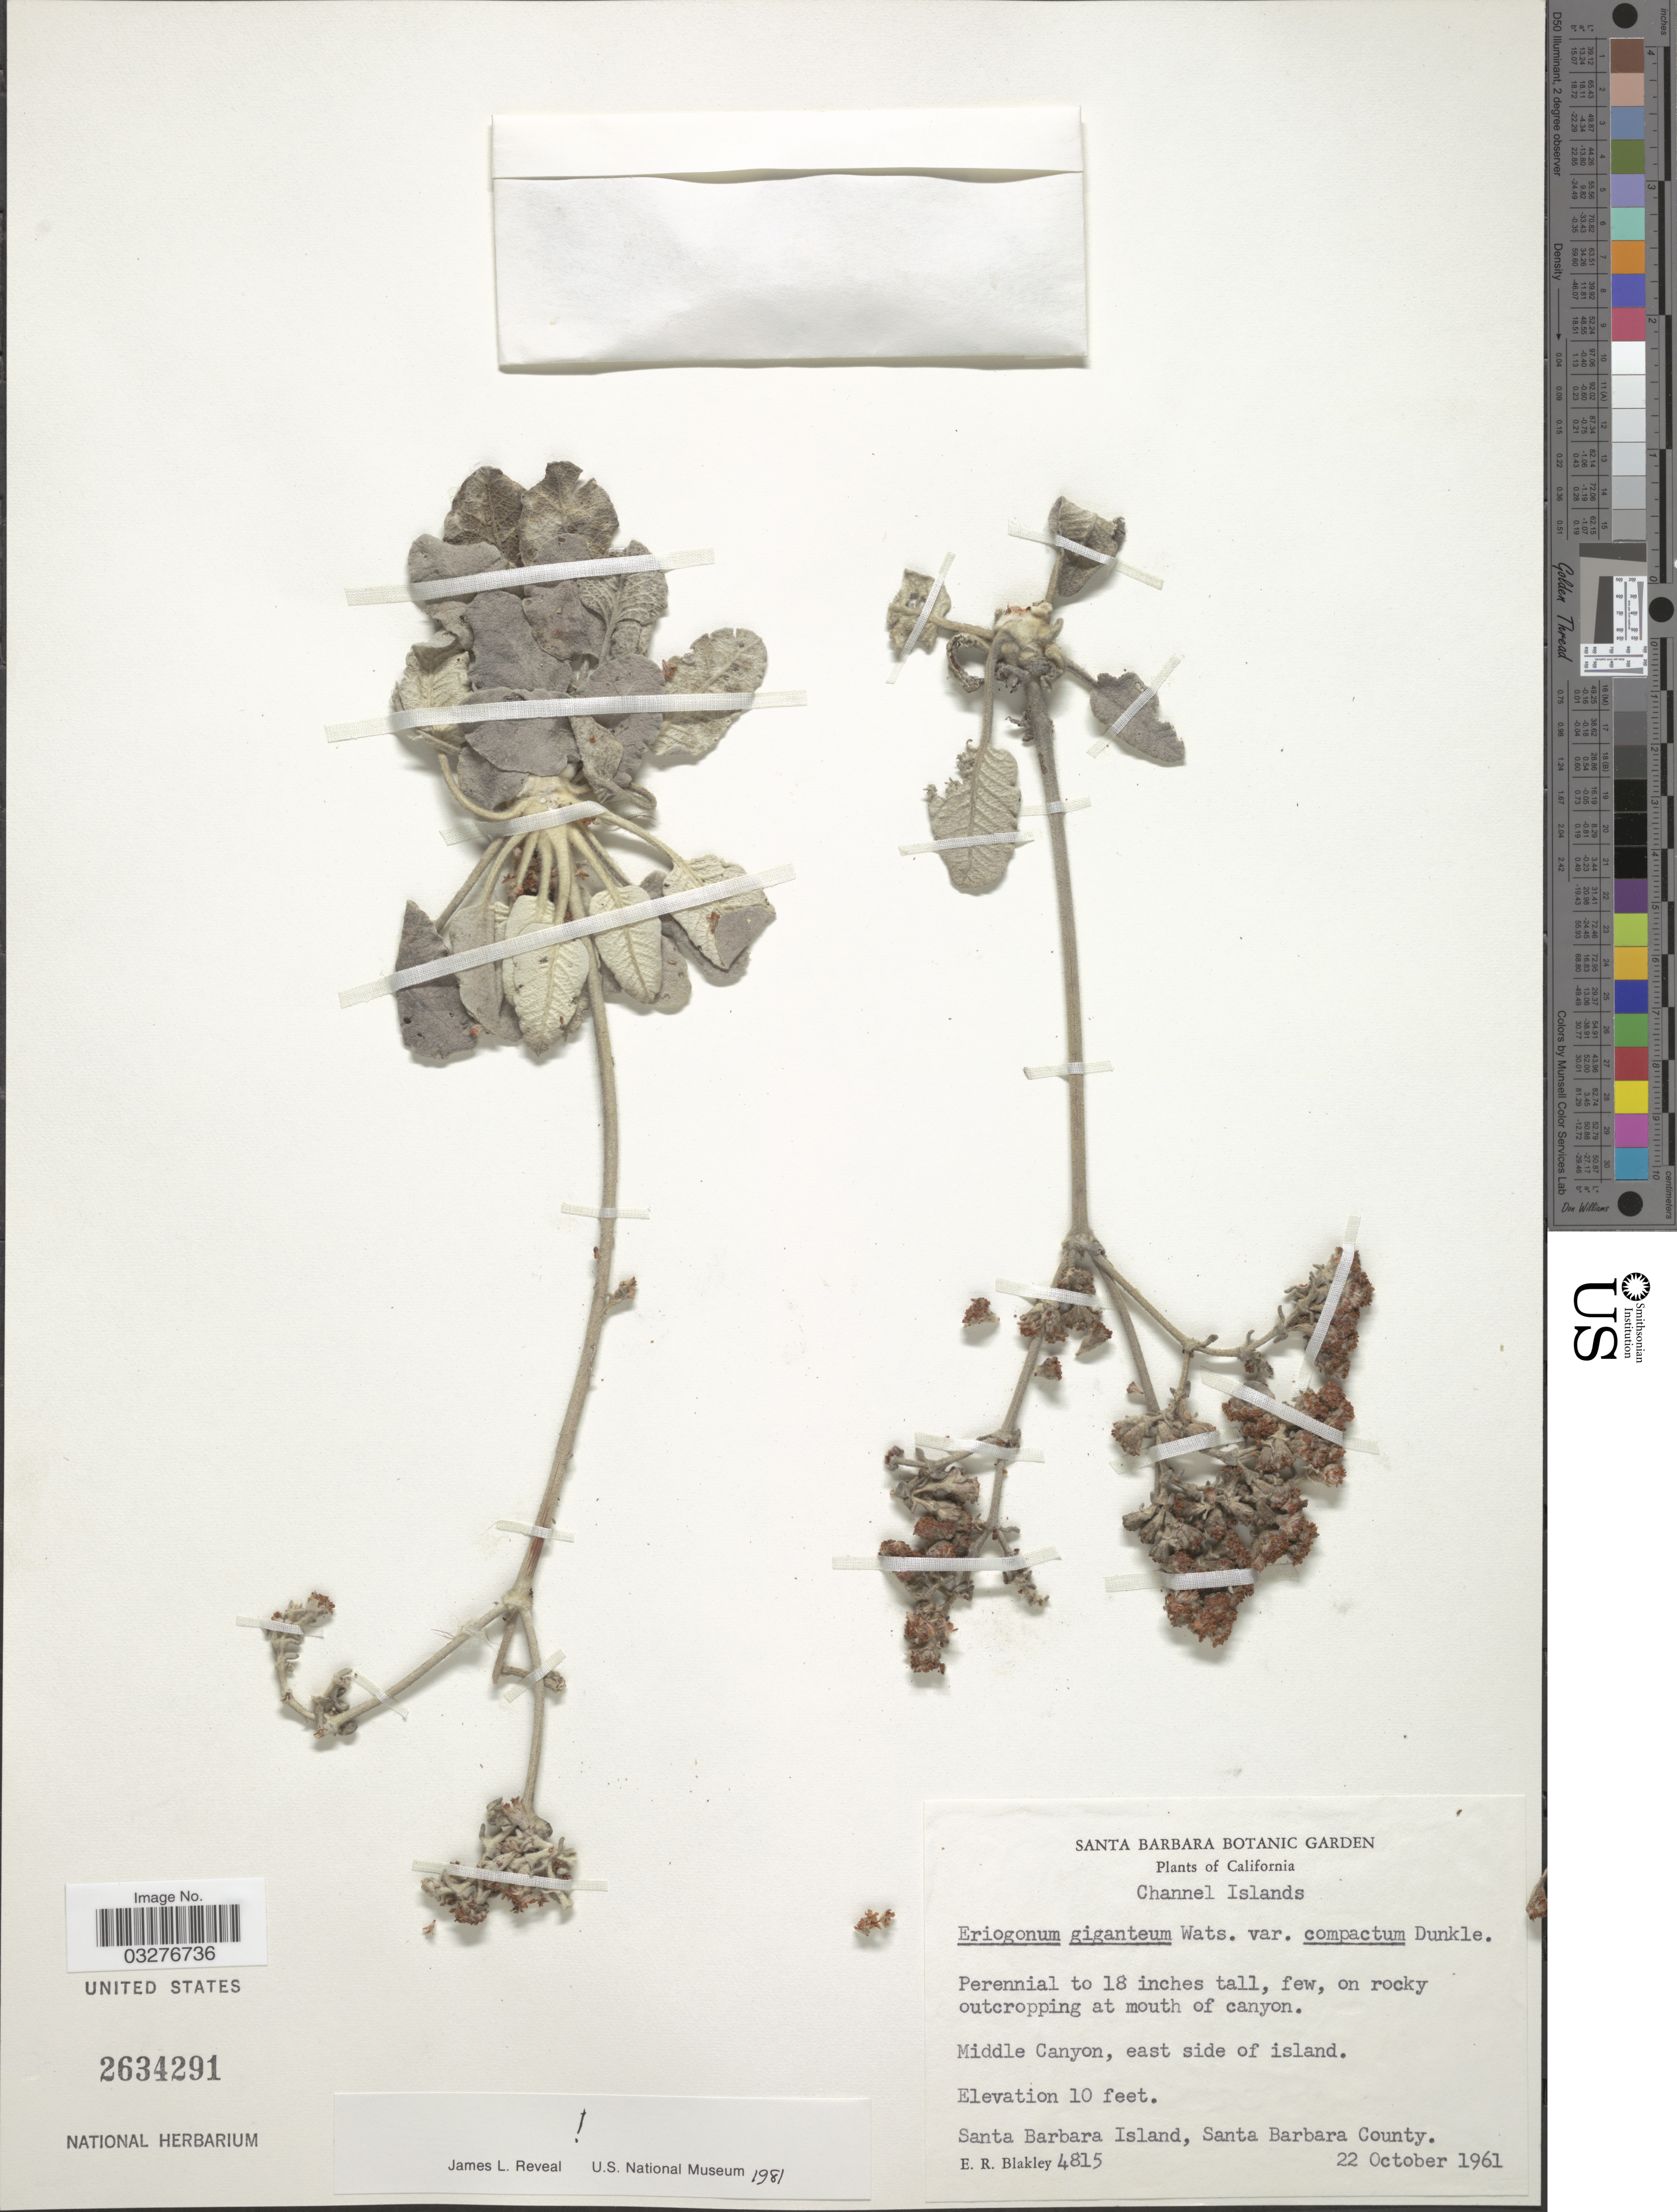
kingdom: Plantae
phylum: Tracheophyta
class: Magnoliopsida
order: Caryophyllales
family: Polygonaceae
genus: Eriogonum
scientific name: Eriogonum giganteum var. compactum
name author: Dunkle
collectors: E. R. Blakley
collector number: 4815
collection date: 1961-10-22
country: United States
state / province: California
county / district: Santa Barbara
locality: Channel Islands. Middle Canyon, east side of island. Santa Barbara Island, Santa Barbara County.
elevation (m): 3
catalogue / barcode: US 2634291